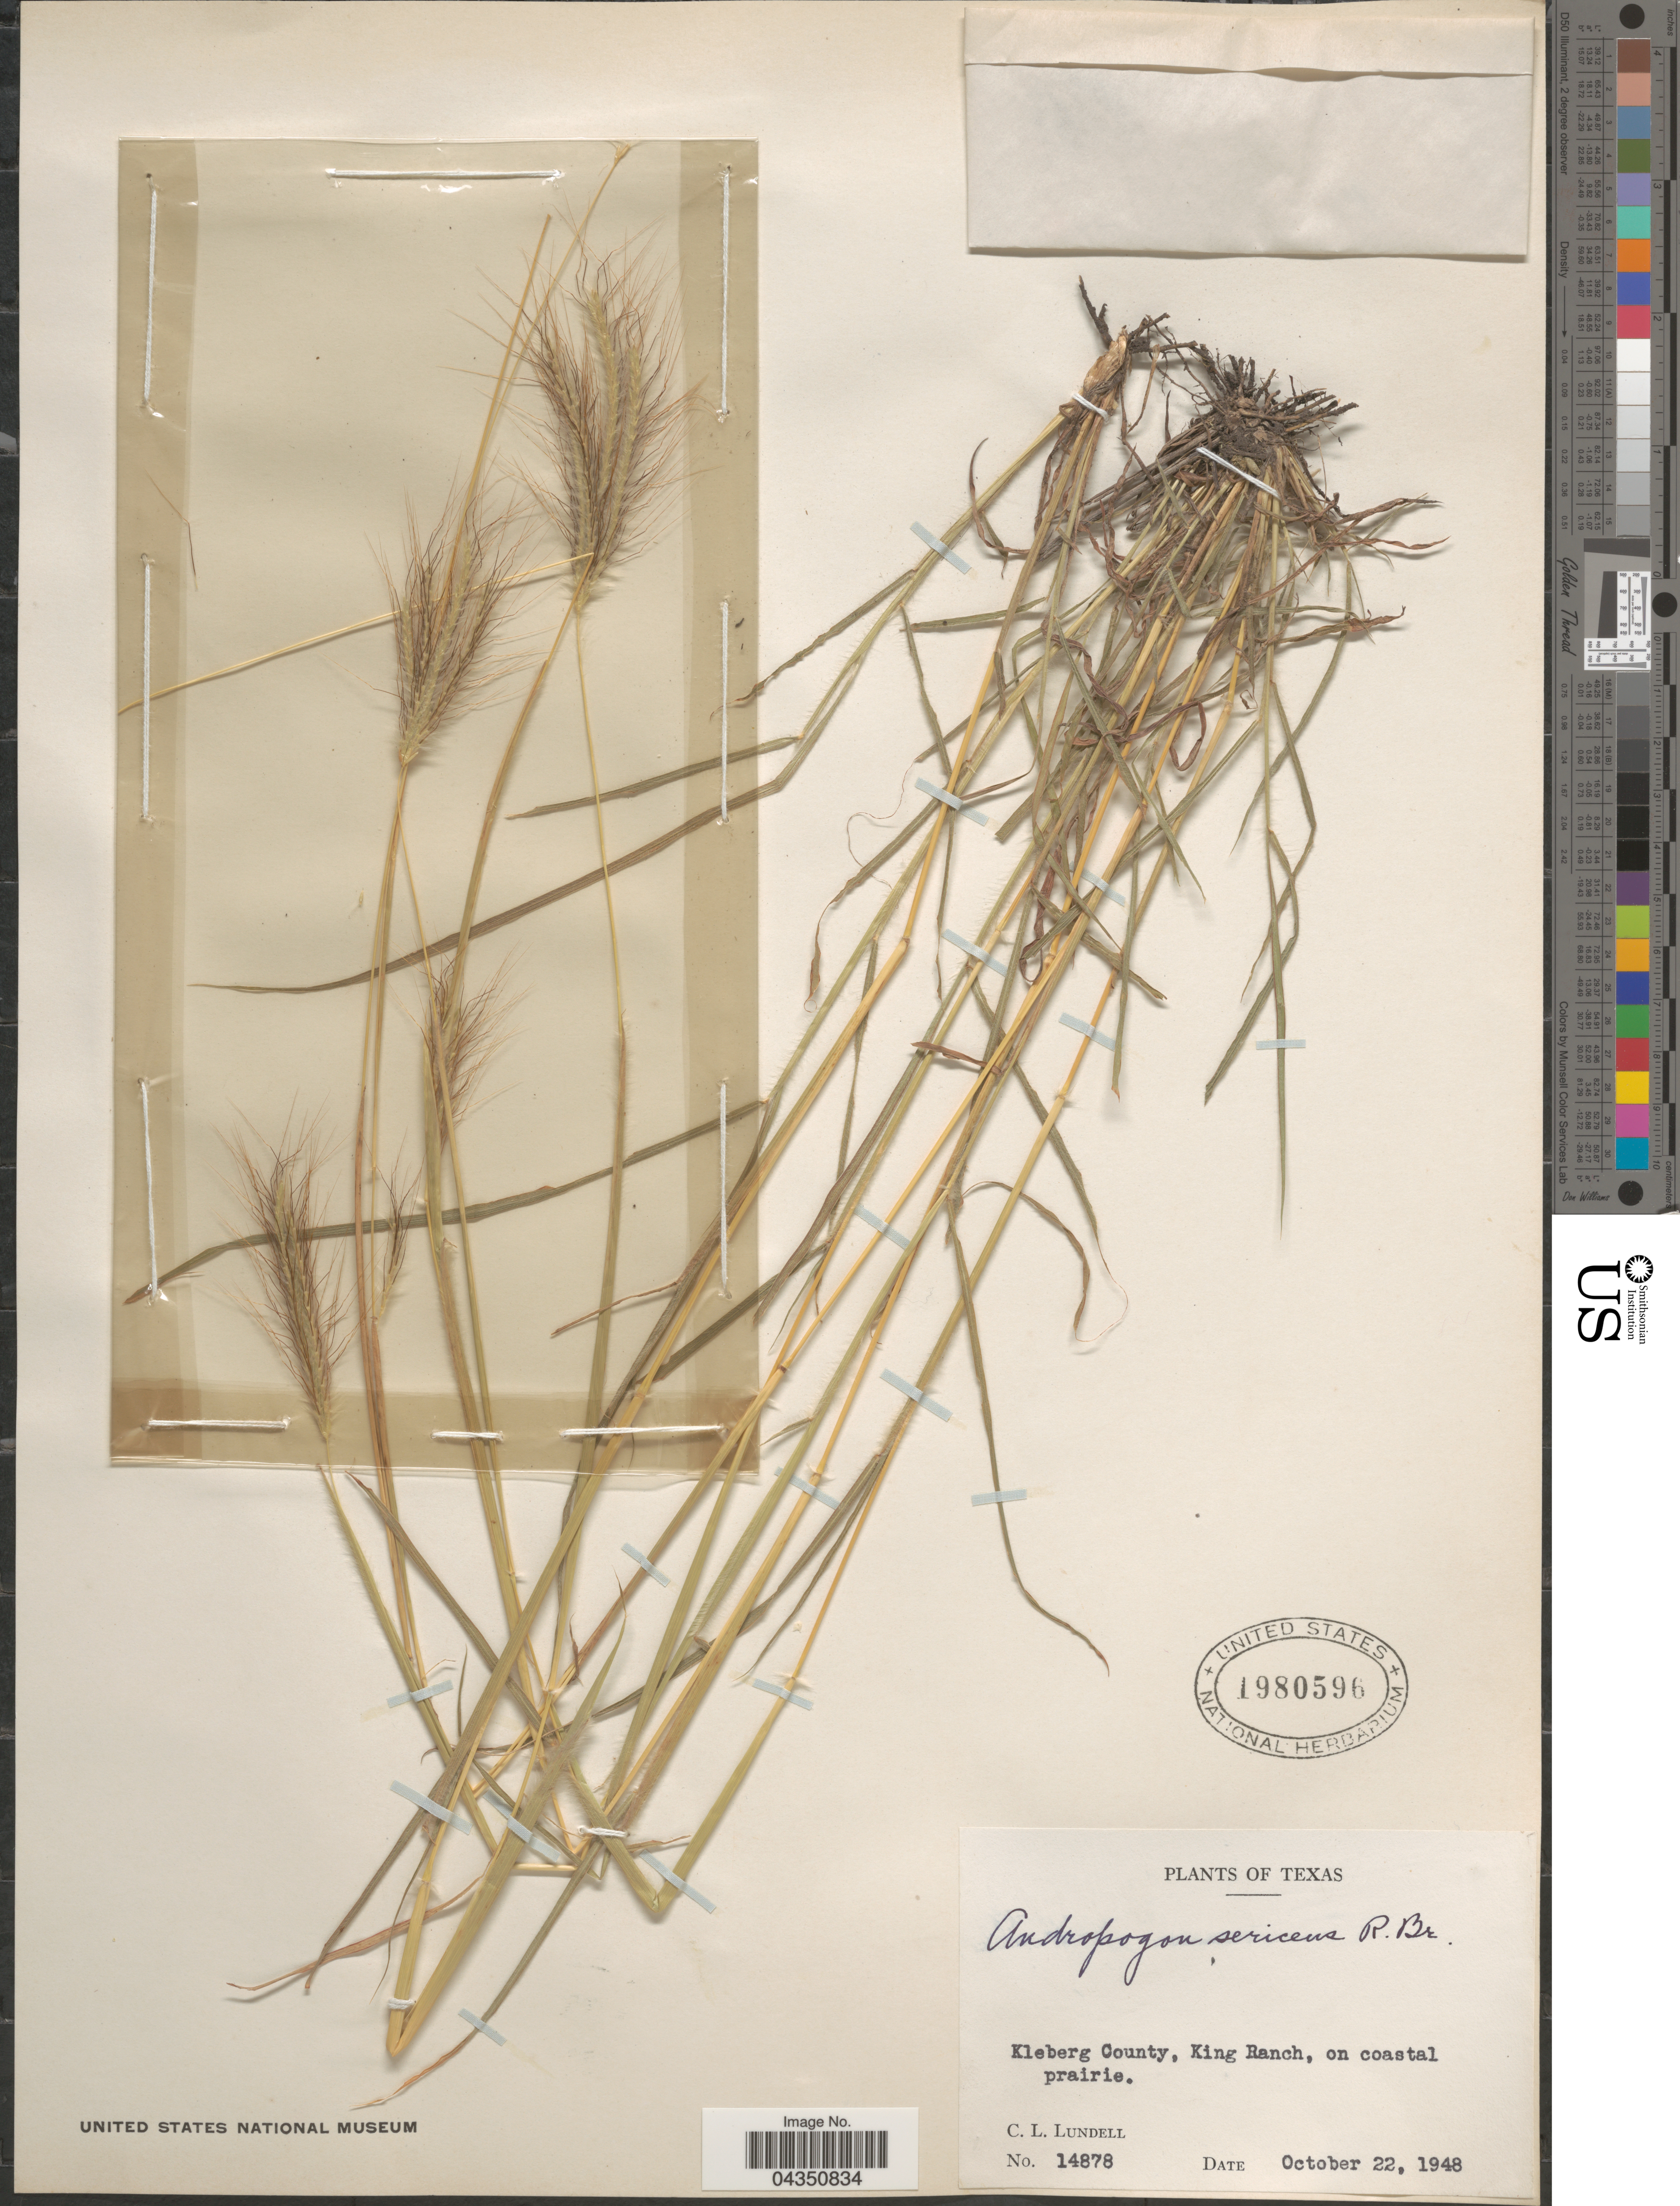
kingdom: Plantae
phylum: Tracheophyta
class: Liliopsida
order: Poales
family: Poaceae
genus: Dichanthium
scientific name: Dichanthium sericeum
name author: (R. Br.) A. Camus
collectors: C. L. Lundell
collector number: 14878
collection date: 1948-10-22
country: United States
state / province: Texas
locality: Kleberg County, King Ranch.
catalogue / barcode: US 1980596